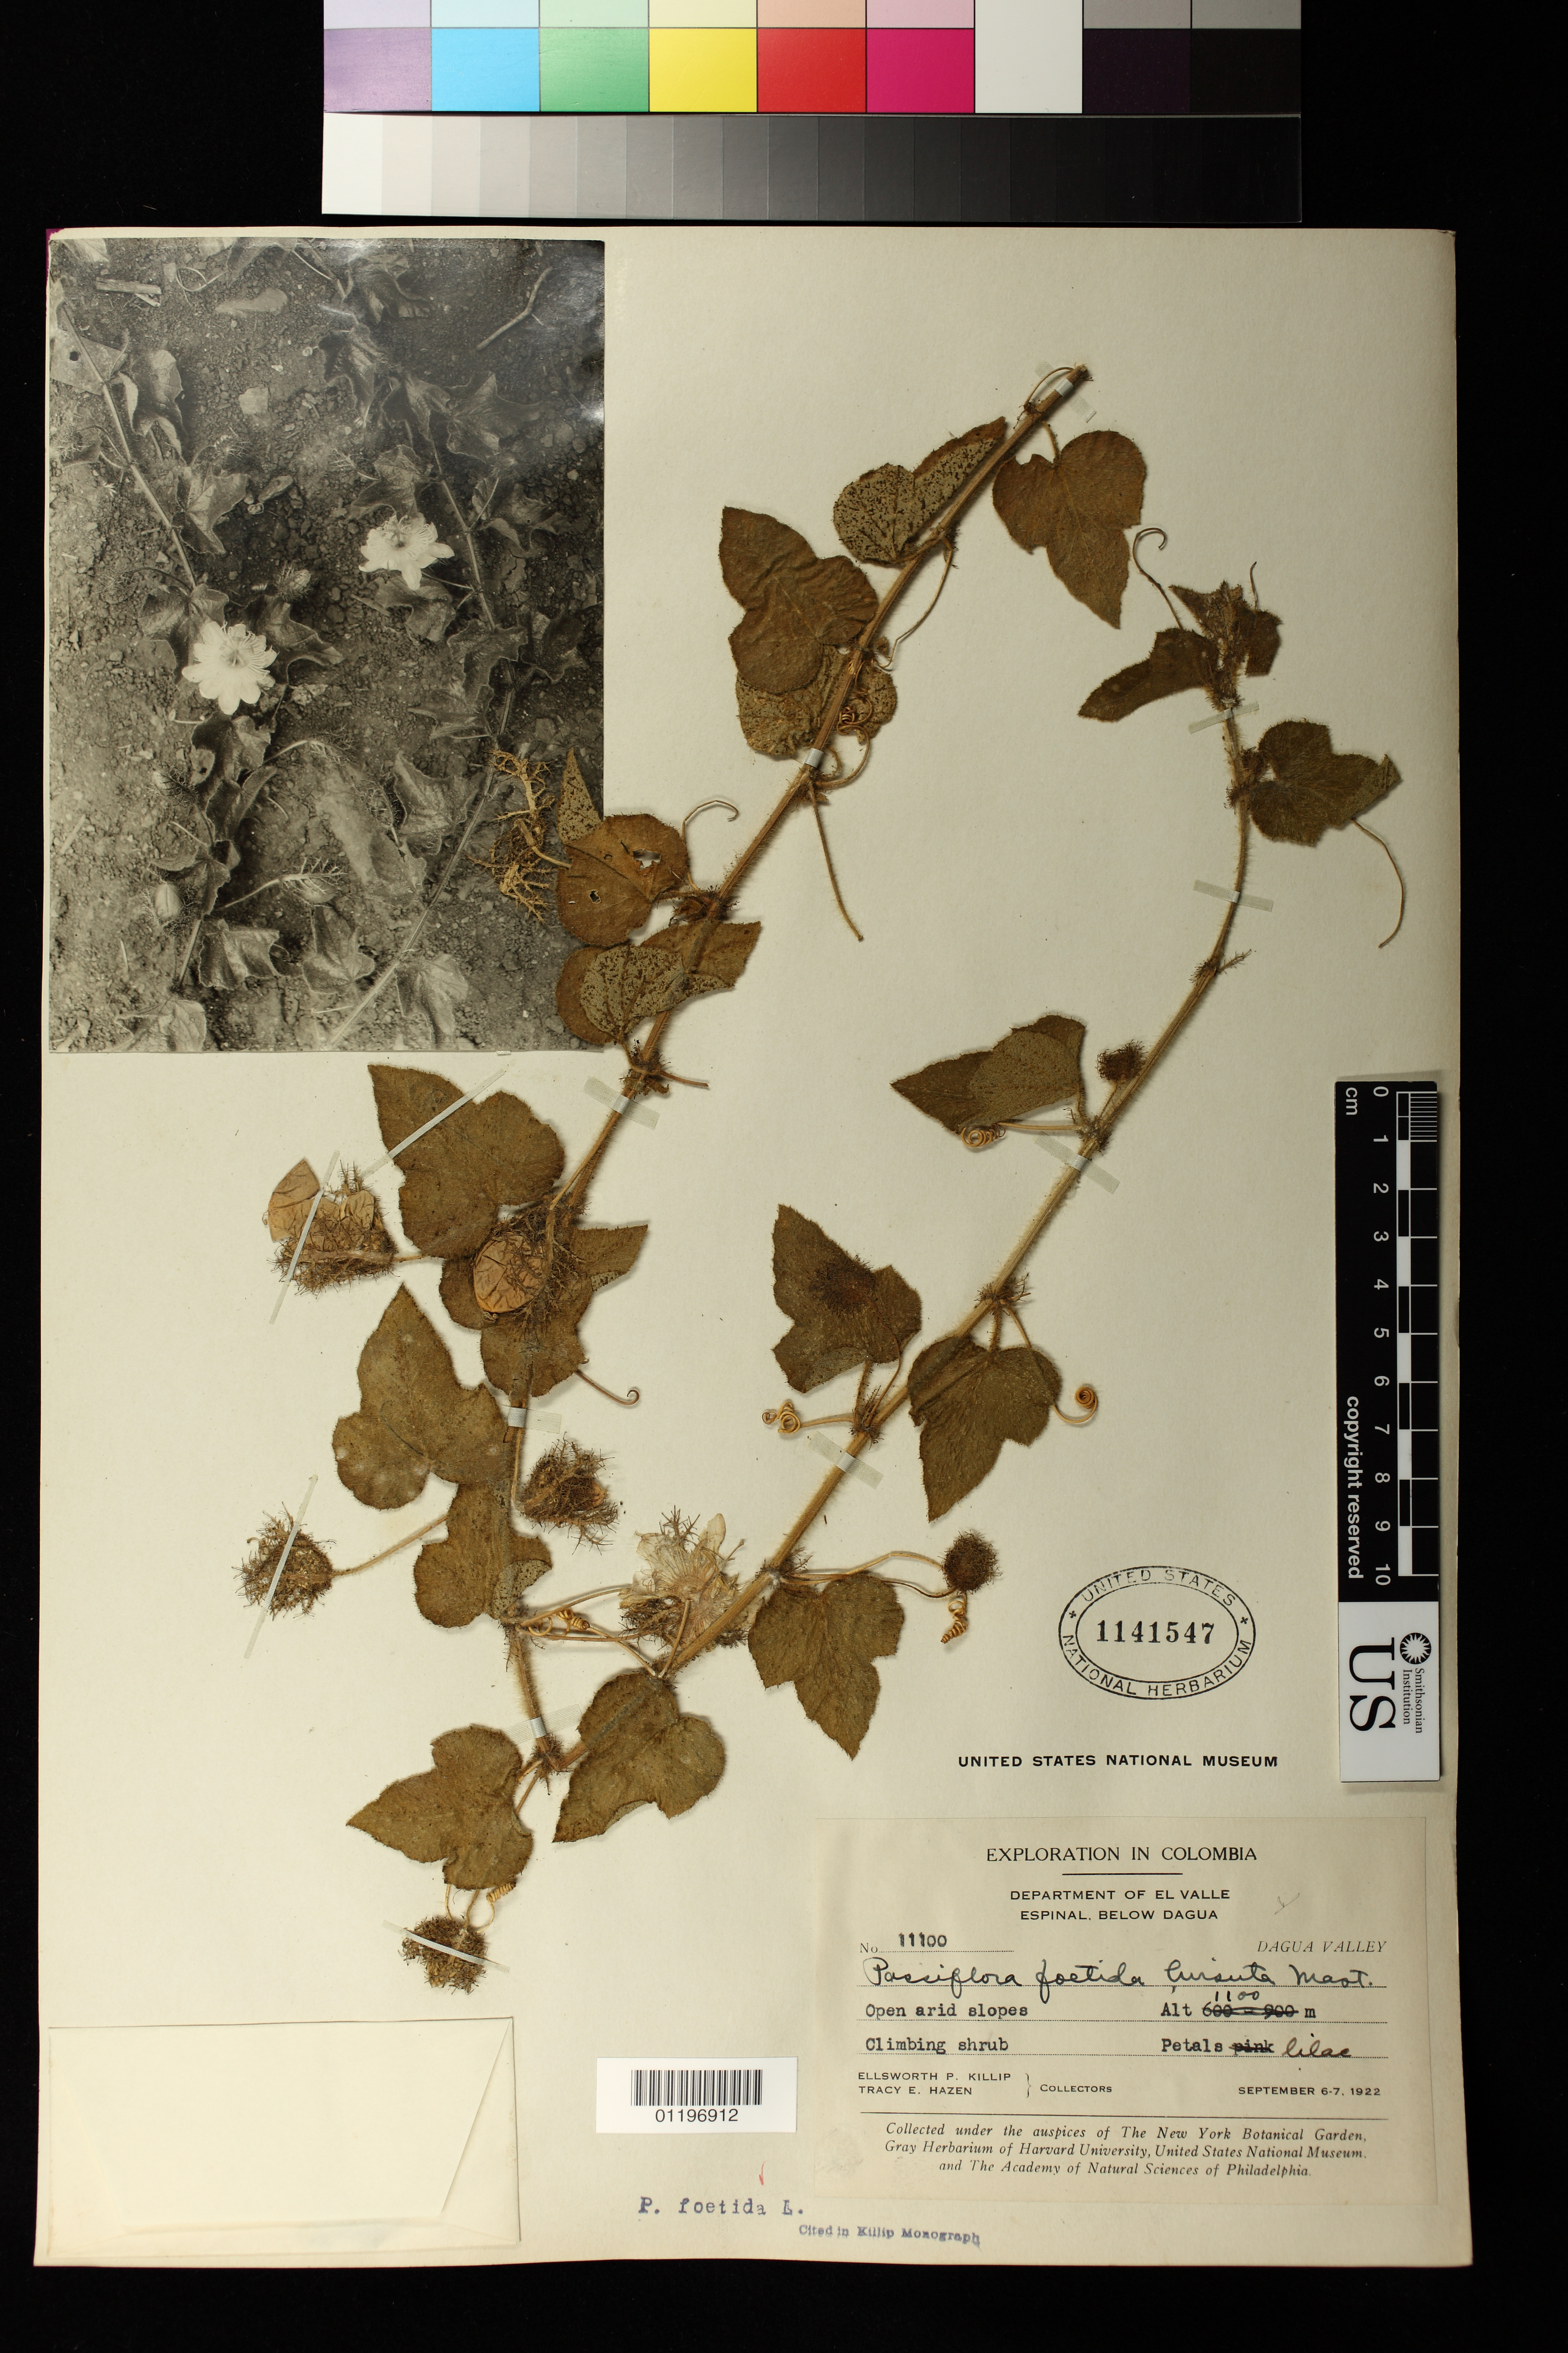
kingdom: Plantae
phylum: Tracheophyta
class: Magnoliopsida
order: Malpighiales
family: Passifloraceae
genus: Passiflora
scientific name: Passiflora foetida var. hispida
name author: (DC. ex Triana & Planch.) Killip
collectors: E. P. Killip & T. E. Hazen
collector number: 11100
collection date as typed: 06 Sep 1922 to 07 Sep 1922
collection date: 1922-09-06/1922-09-07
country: Colombia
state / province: Valle del Cauca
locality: Department of El Valle. Espinal, below Dugua. Dagua valley. Open arid slopes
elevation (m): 1100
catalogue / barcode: US 1141547